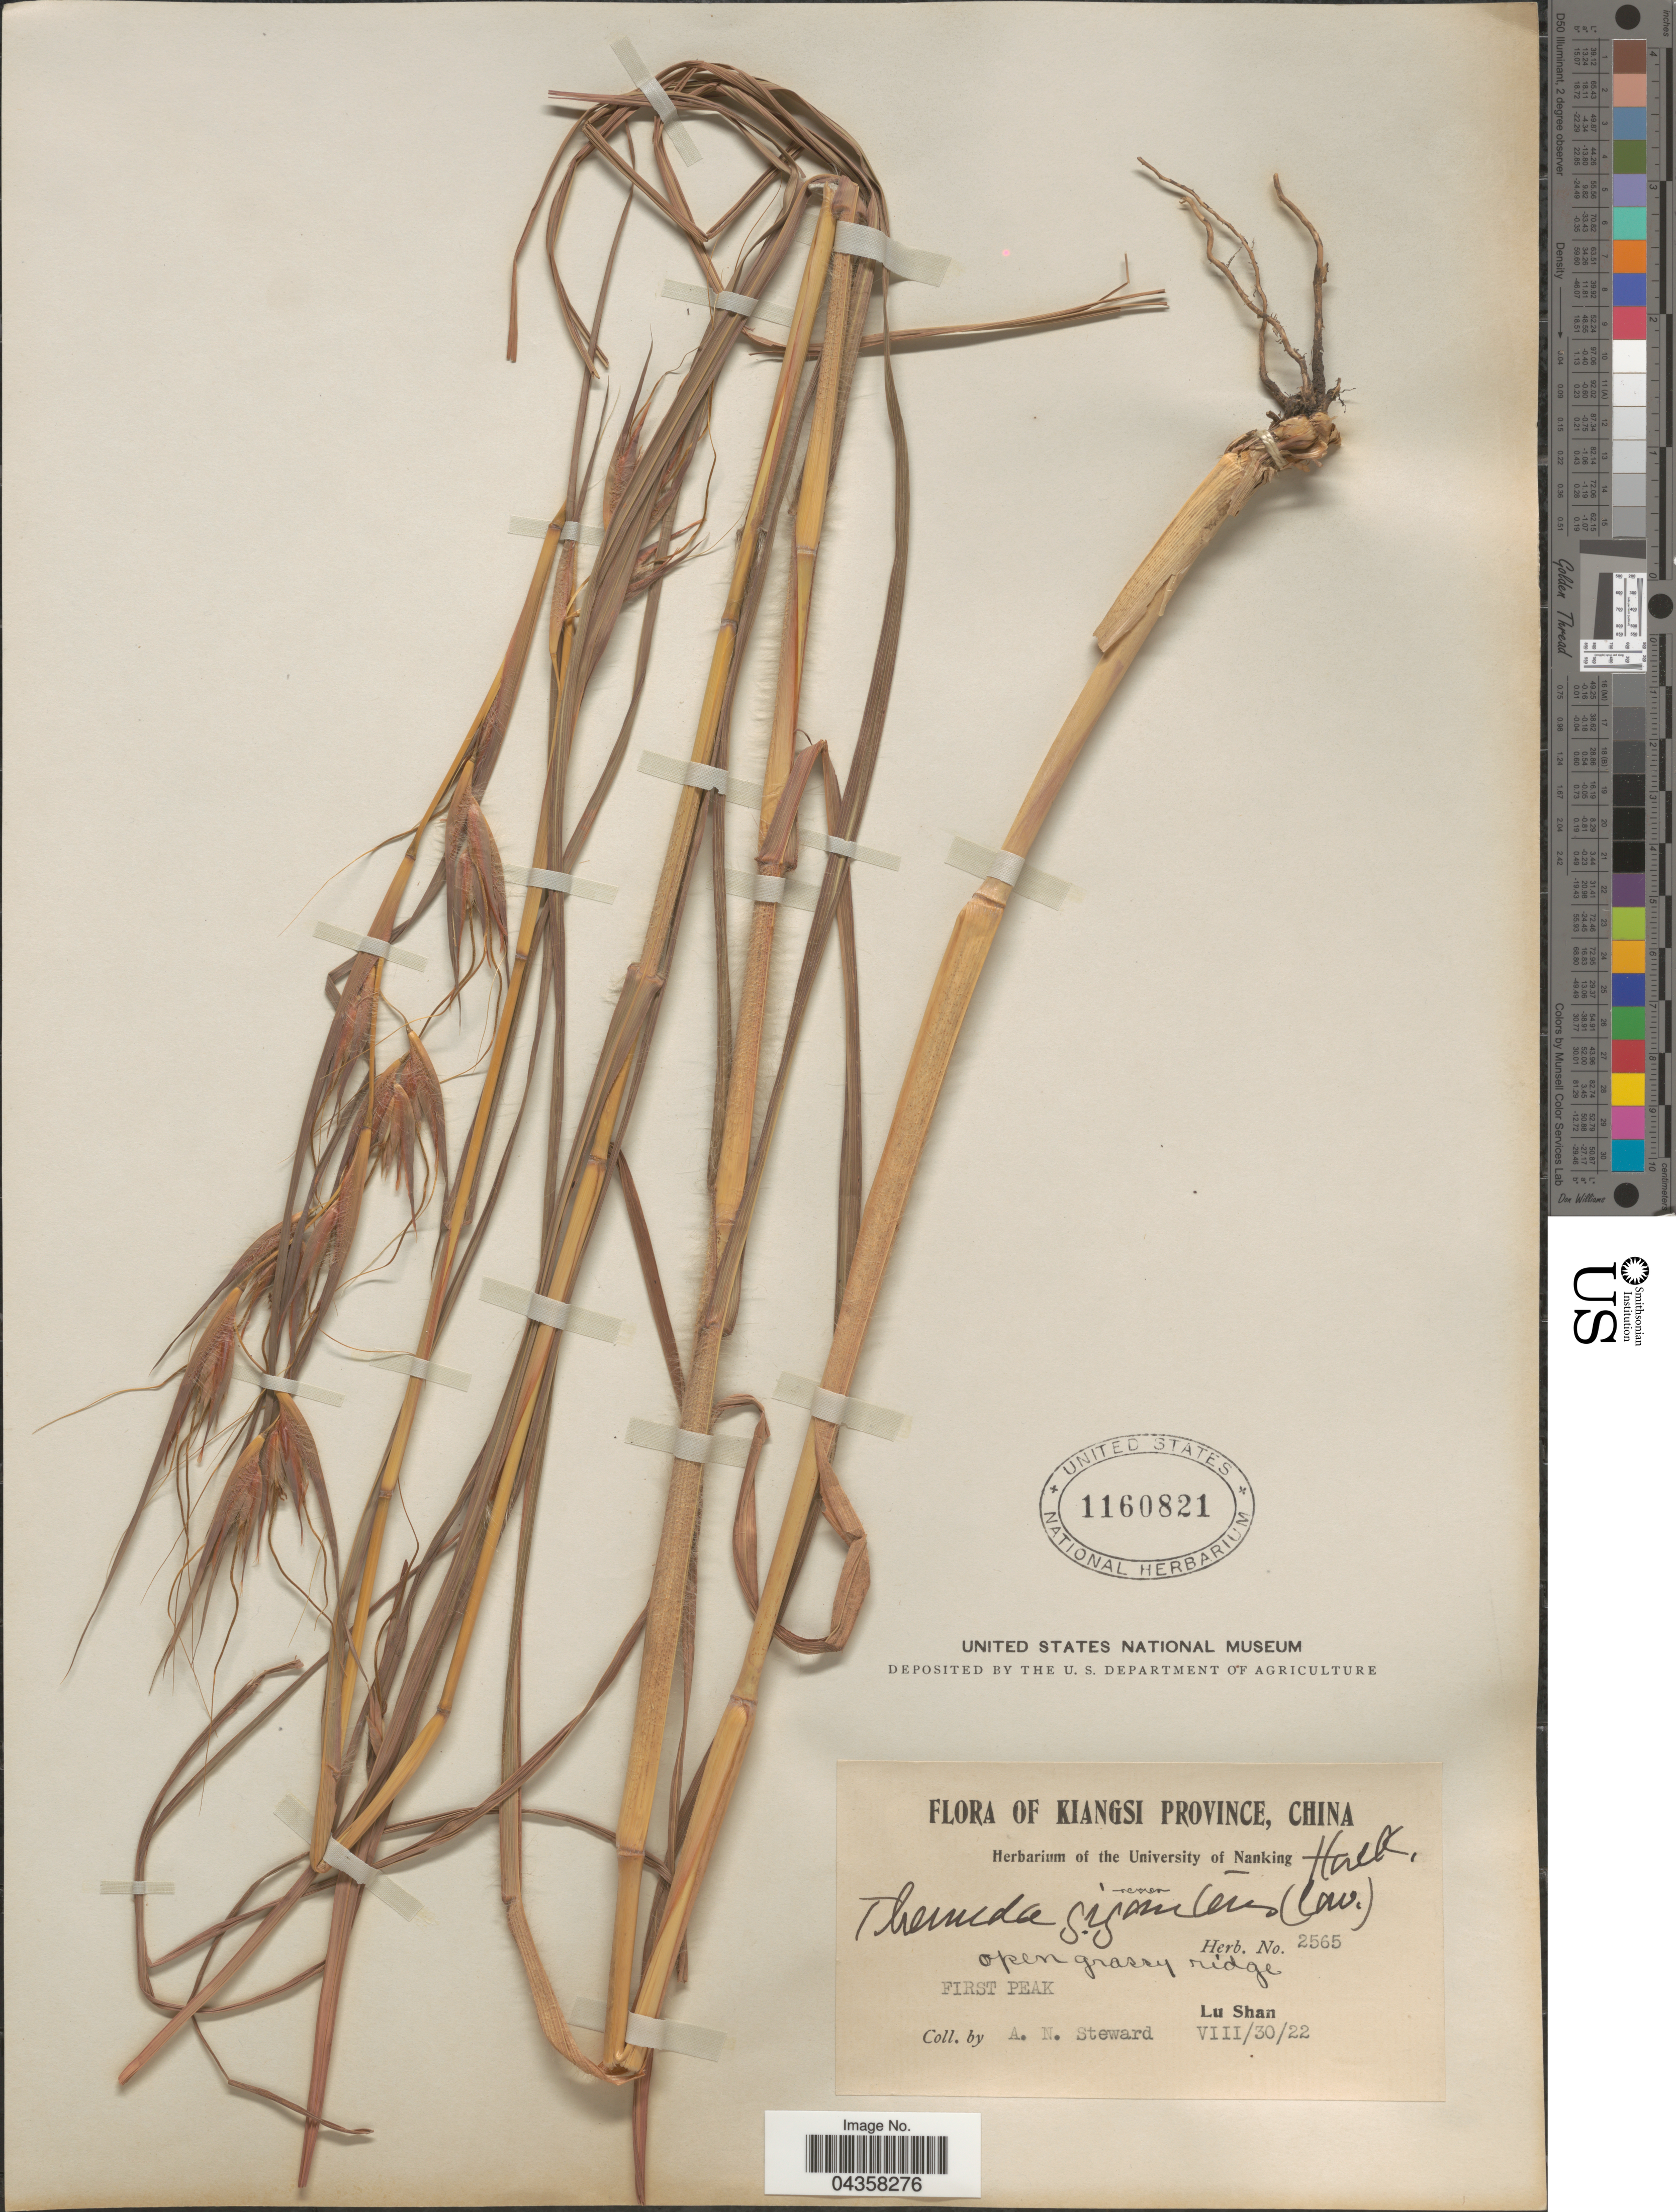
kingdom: Plantae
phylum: Tracheophyta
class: Liliopsida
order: Poales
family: Poaceae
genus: Themeda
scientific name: Themeda triandra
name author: Forssk.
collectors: A. N. Steward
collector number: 2565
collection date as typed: Transcribed d/m/y: 30/8/22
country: China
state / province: Jiangxi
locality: Kiangsi Province. First Peak. Lu Shan.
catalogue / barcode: US 1160821